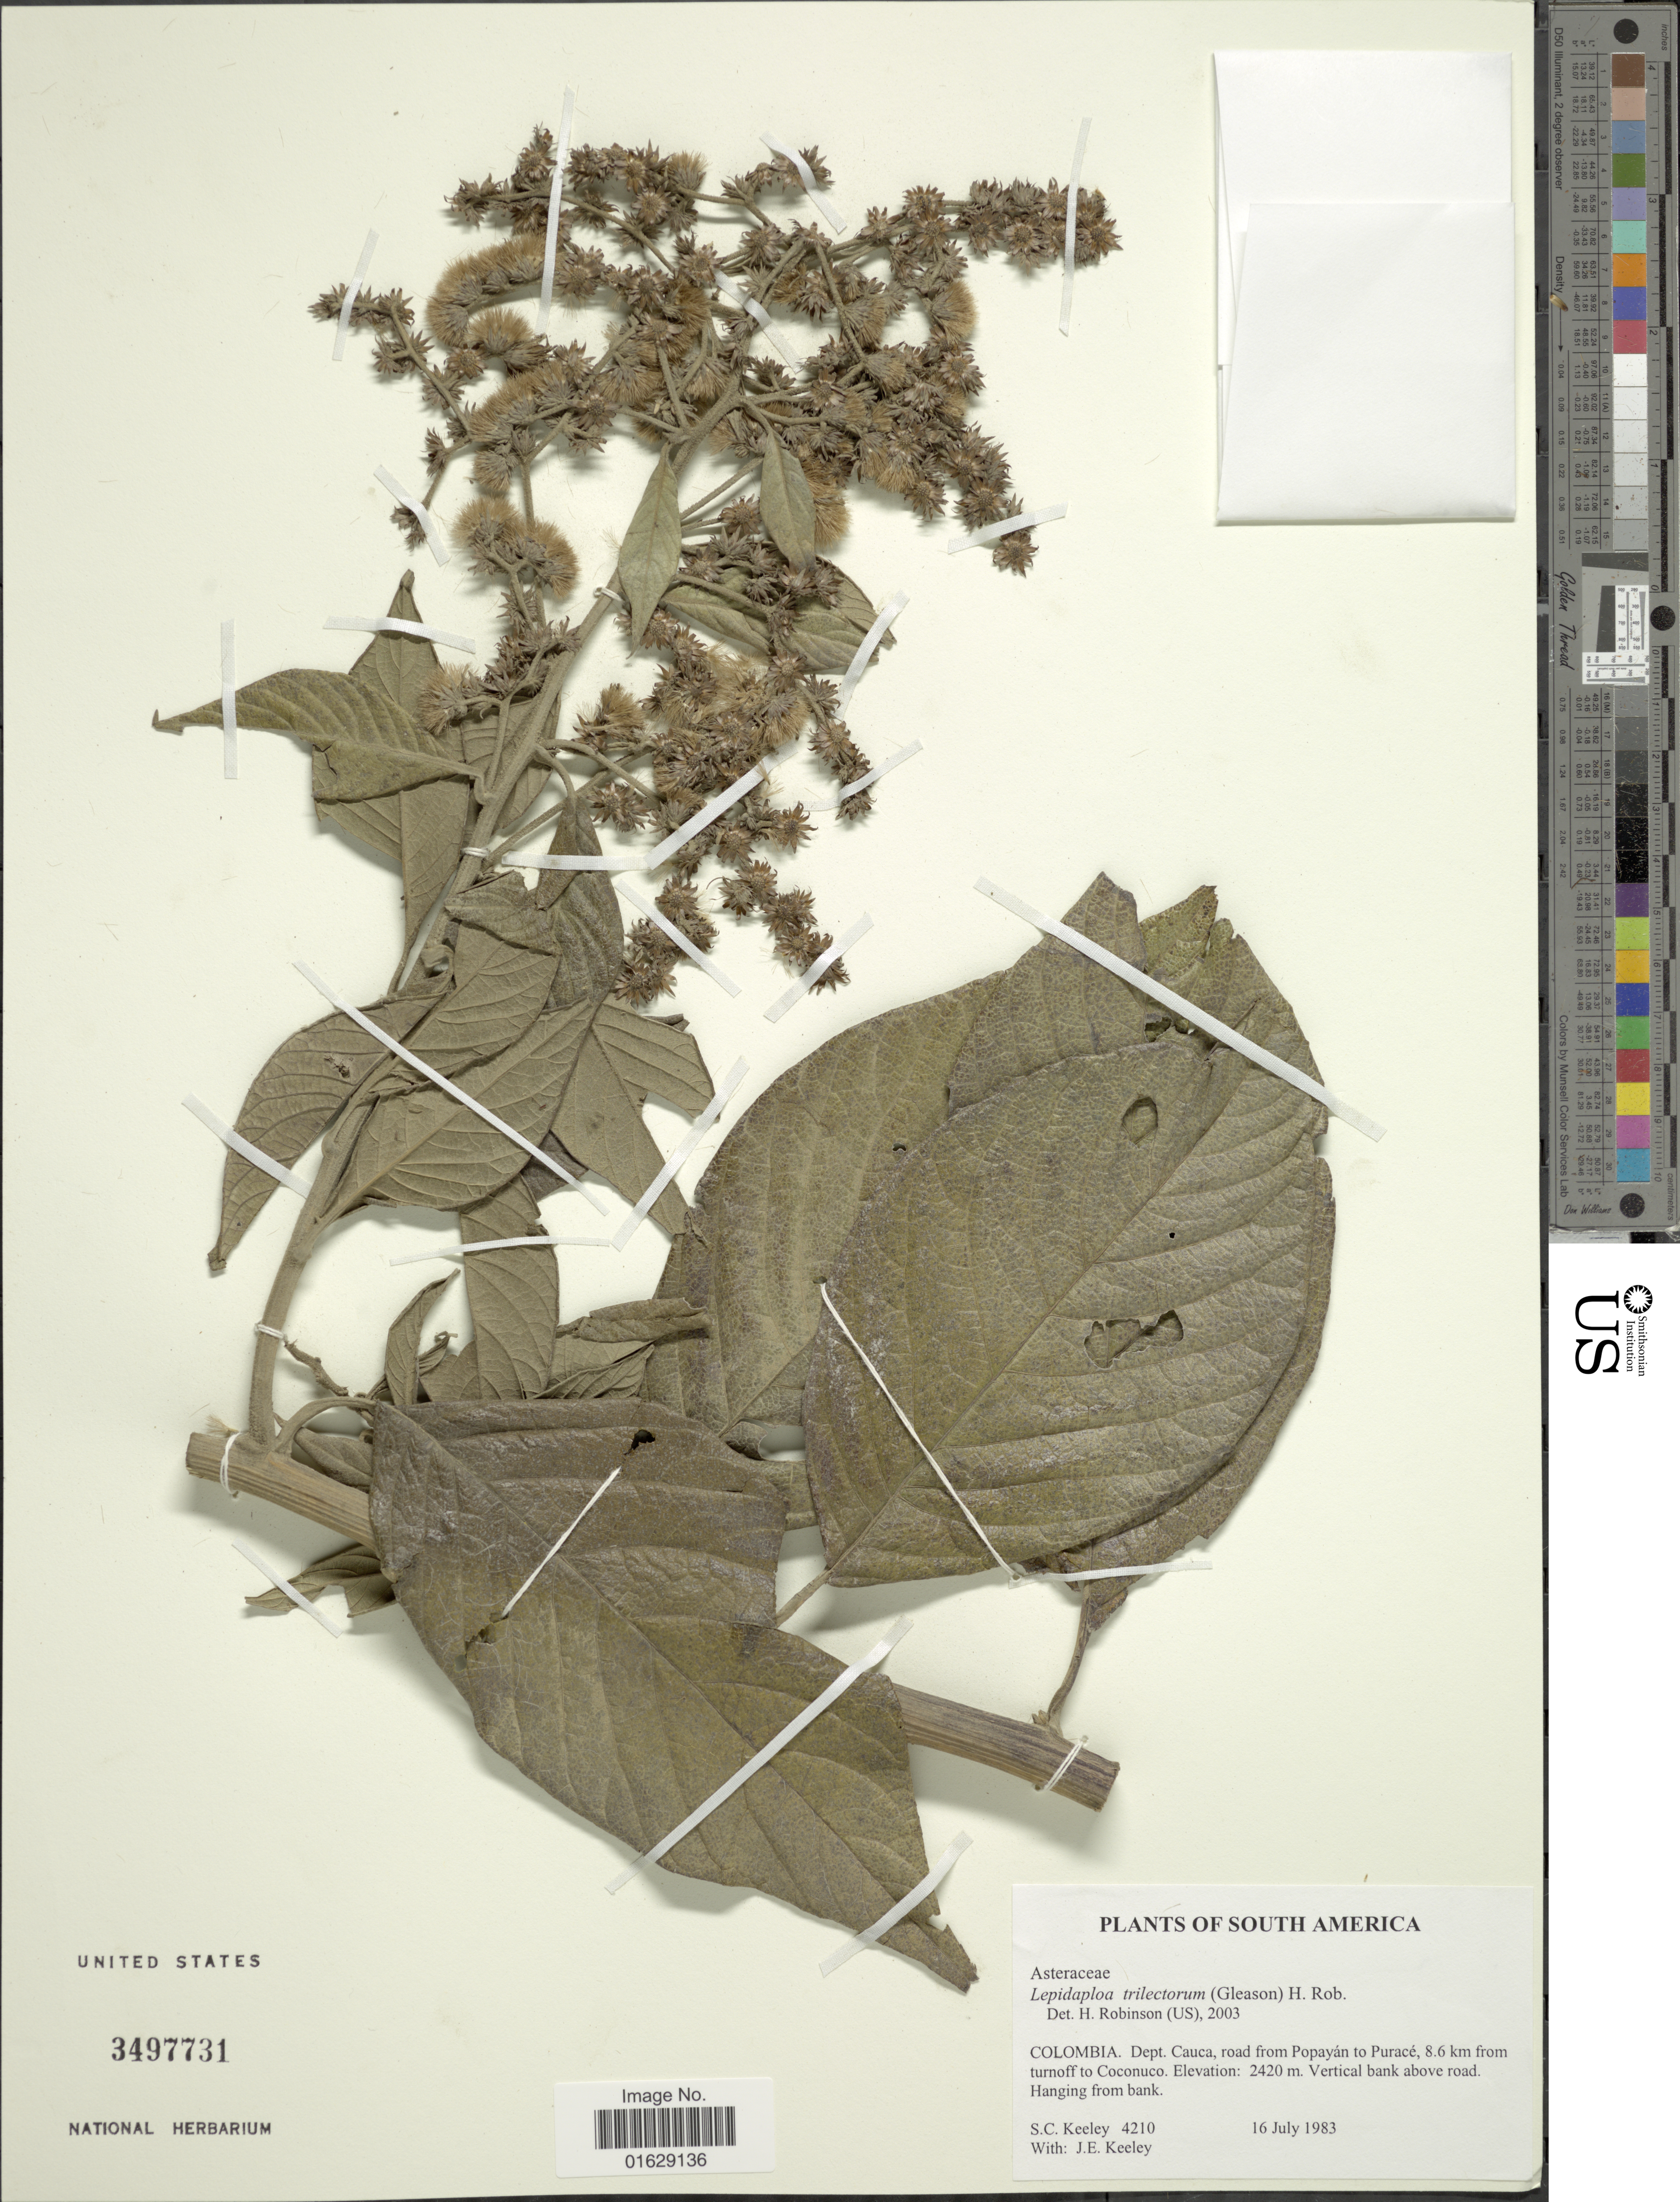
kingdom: Plantae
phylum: Tracheophyta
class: Magnoliopsida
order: Asterales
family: Asteraceae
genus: Lepidaploa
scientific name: Lepidaploa trilectorum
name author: (Gleason) H. Rob.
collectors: S. C. Keeley & J. E. Keeley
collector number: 4210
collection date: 1983-07-16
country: Colombia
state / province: Cauca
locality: Dept. Cauca, road from Popayan to Purace, 8.6 km from turnoff to Coconuco. Vertical bank of road. Hanging from bank.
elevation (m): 2420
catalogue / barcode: US 3497731